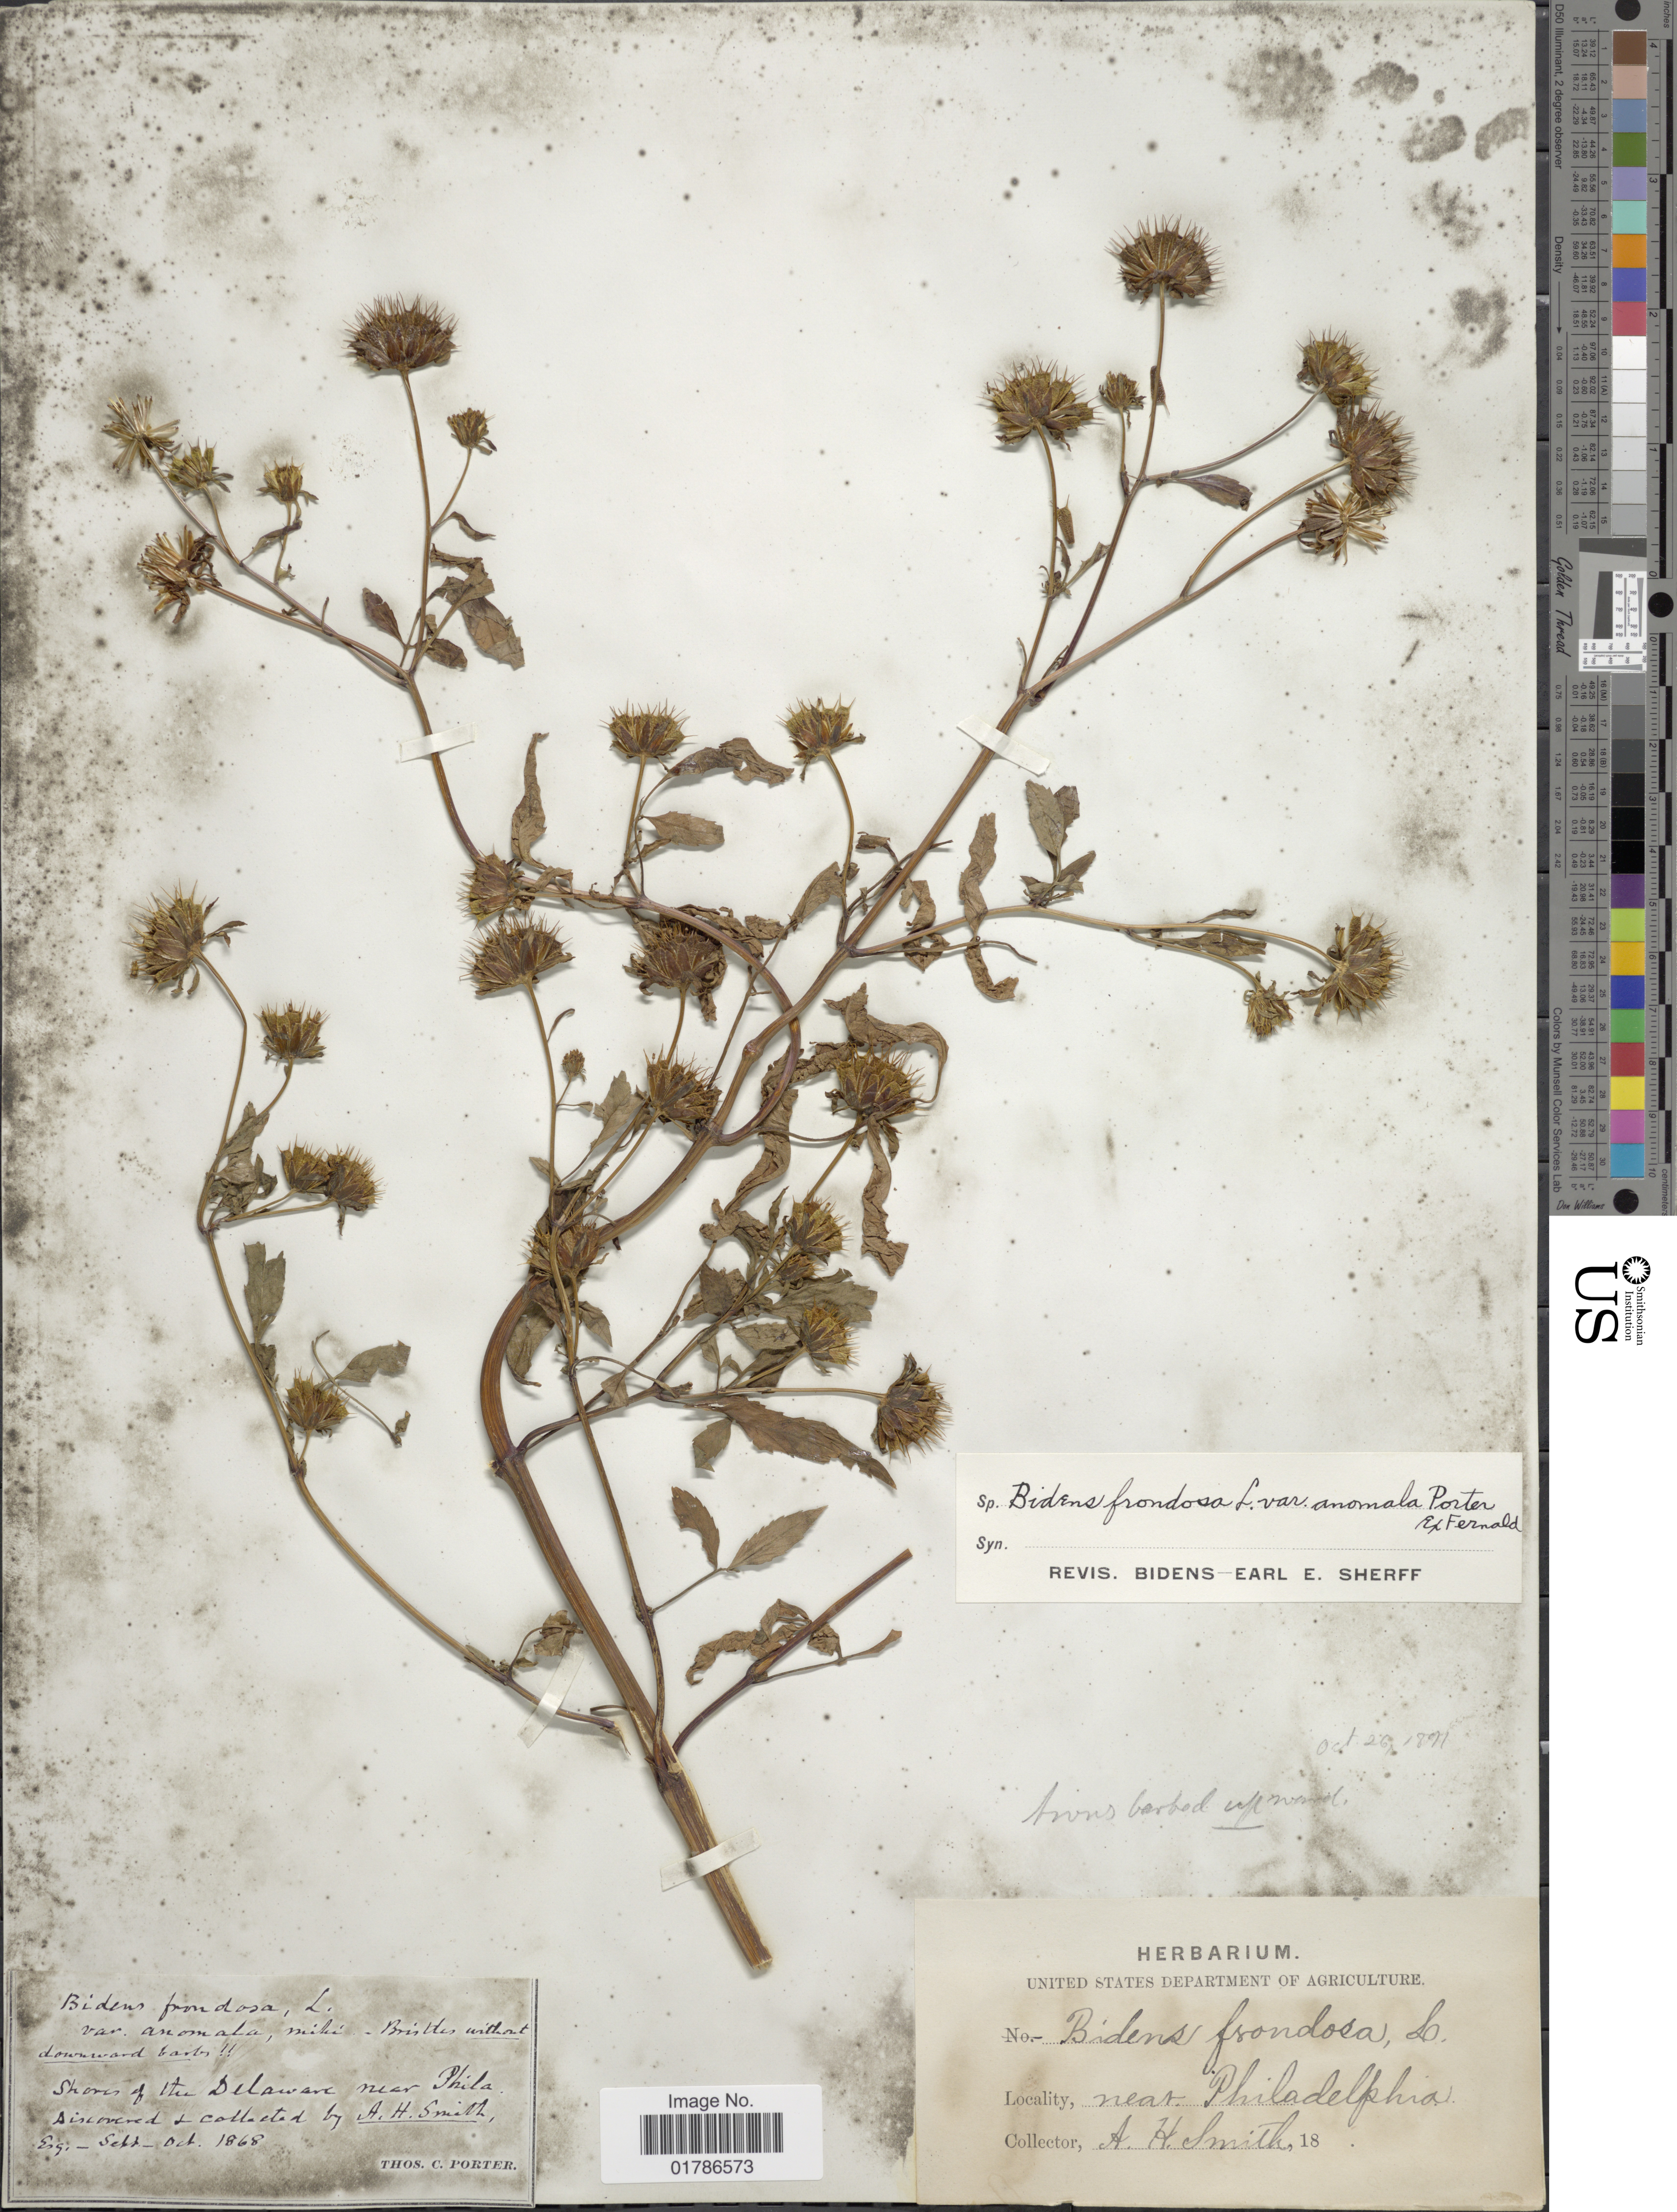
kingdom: Plantae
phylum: Tracheophyta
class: Magnoliopsida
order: Asterales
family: Asteraceae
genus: Bidens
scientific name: Bidens frondosa var. anomala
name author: (Porter) Fernald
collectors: A. H. Smith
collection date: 1868-09/1868-10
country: United States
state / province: Delaware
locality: Shores of the Delaware, near Philadelphia